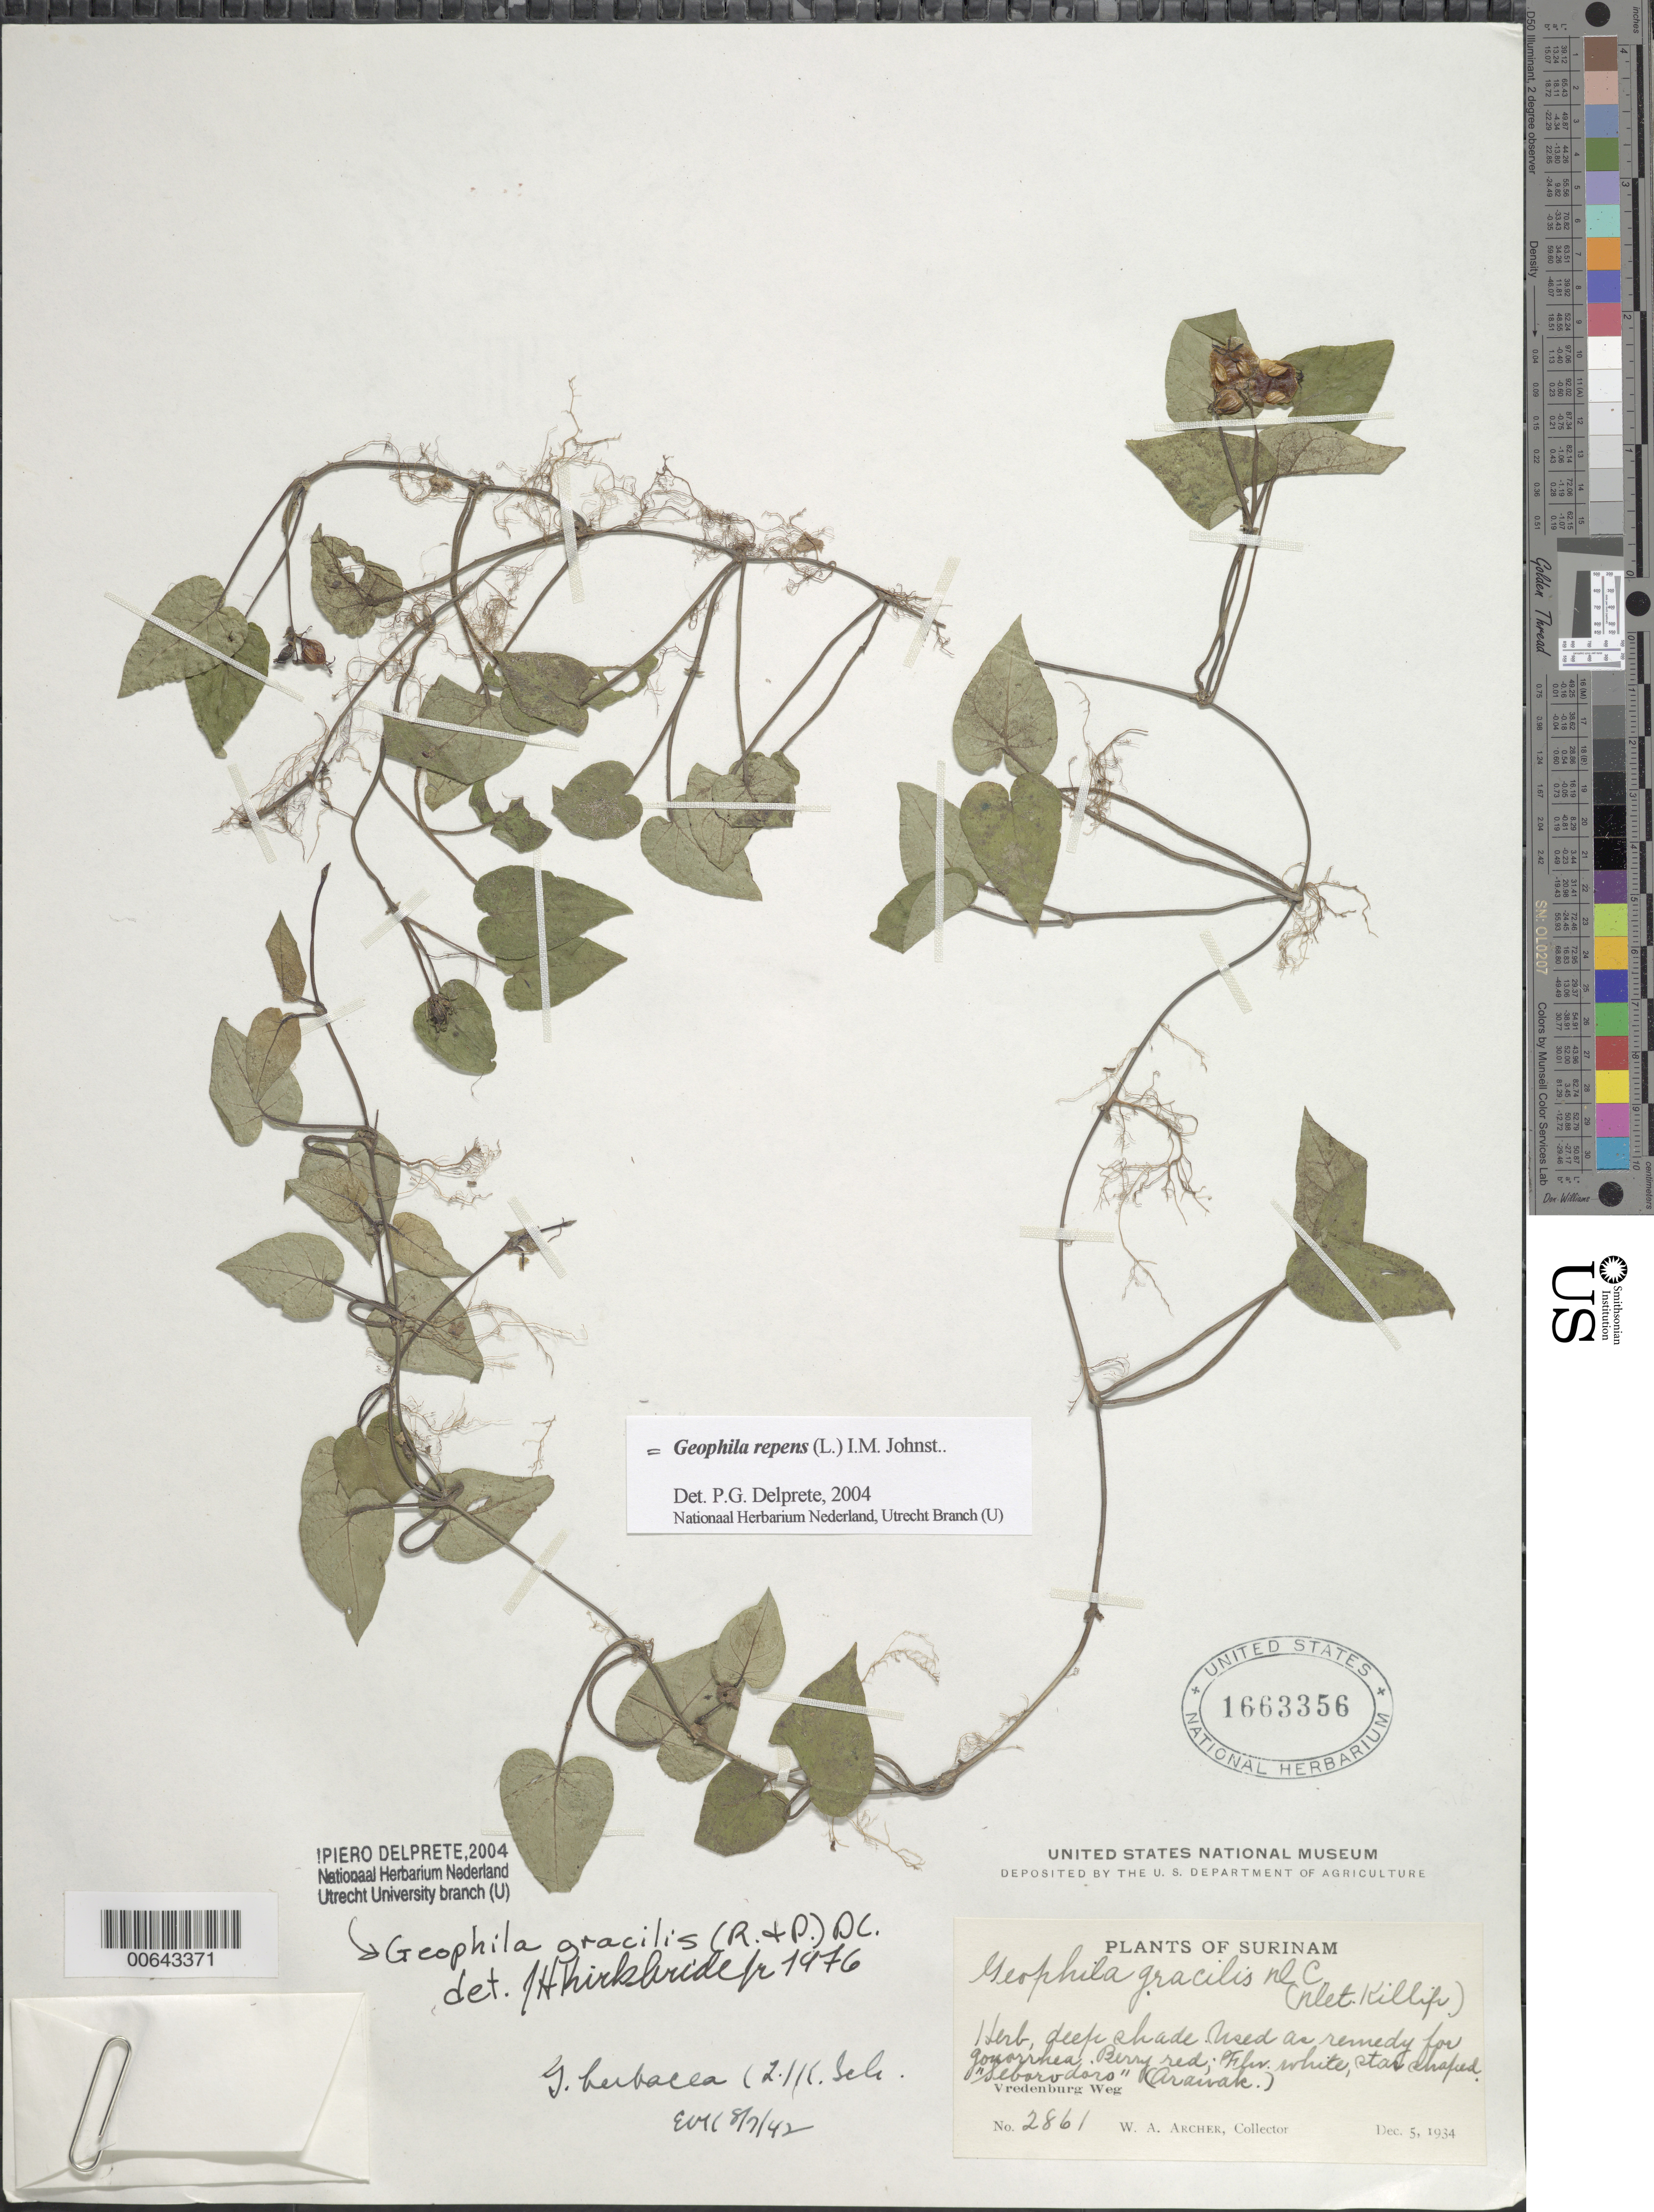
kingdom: Plantae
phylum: Tracheophyta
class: Magnoliopsida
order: Gentianales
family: Rubiaceae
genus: Geophila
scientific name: Geophila repens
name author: (L.) I.M. Johnst.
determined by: Delprete, P. G., Herb. de Guyane Cay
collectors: W. A. Archer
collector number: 2861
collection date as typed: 5-Dec-34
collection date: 1934-12-05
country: Suriname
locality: Vredenburg Weg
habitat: Deep shade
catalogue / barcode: US 1663356